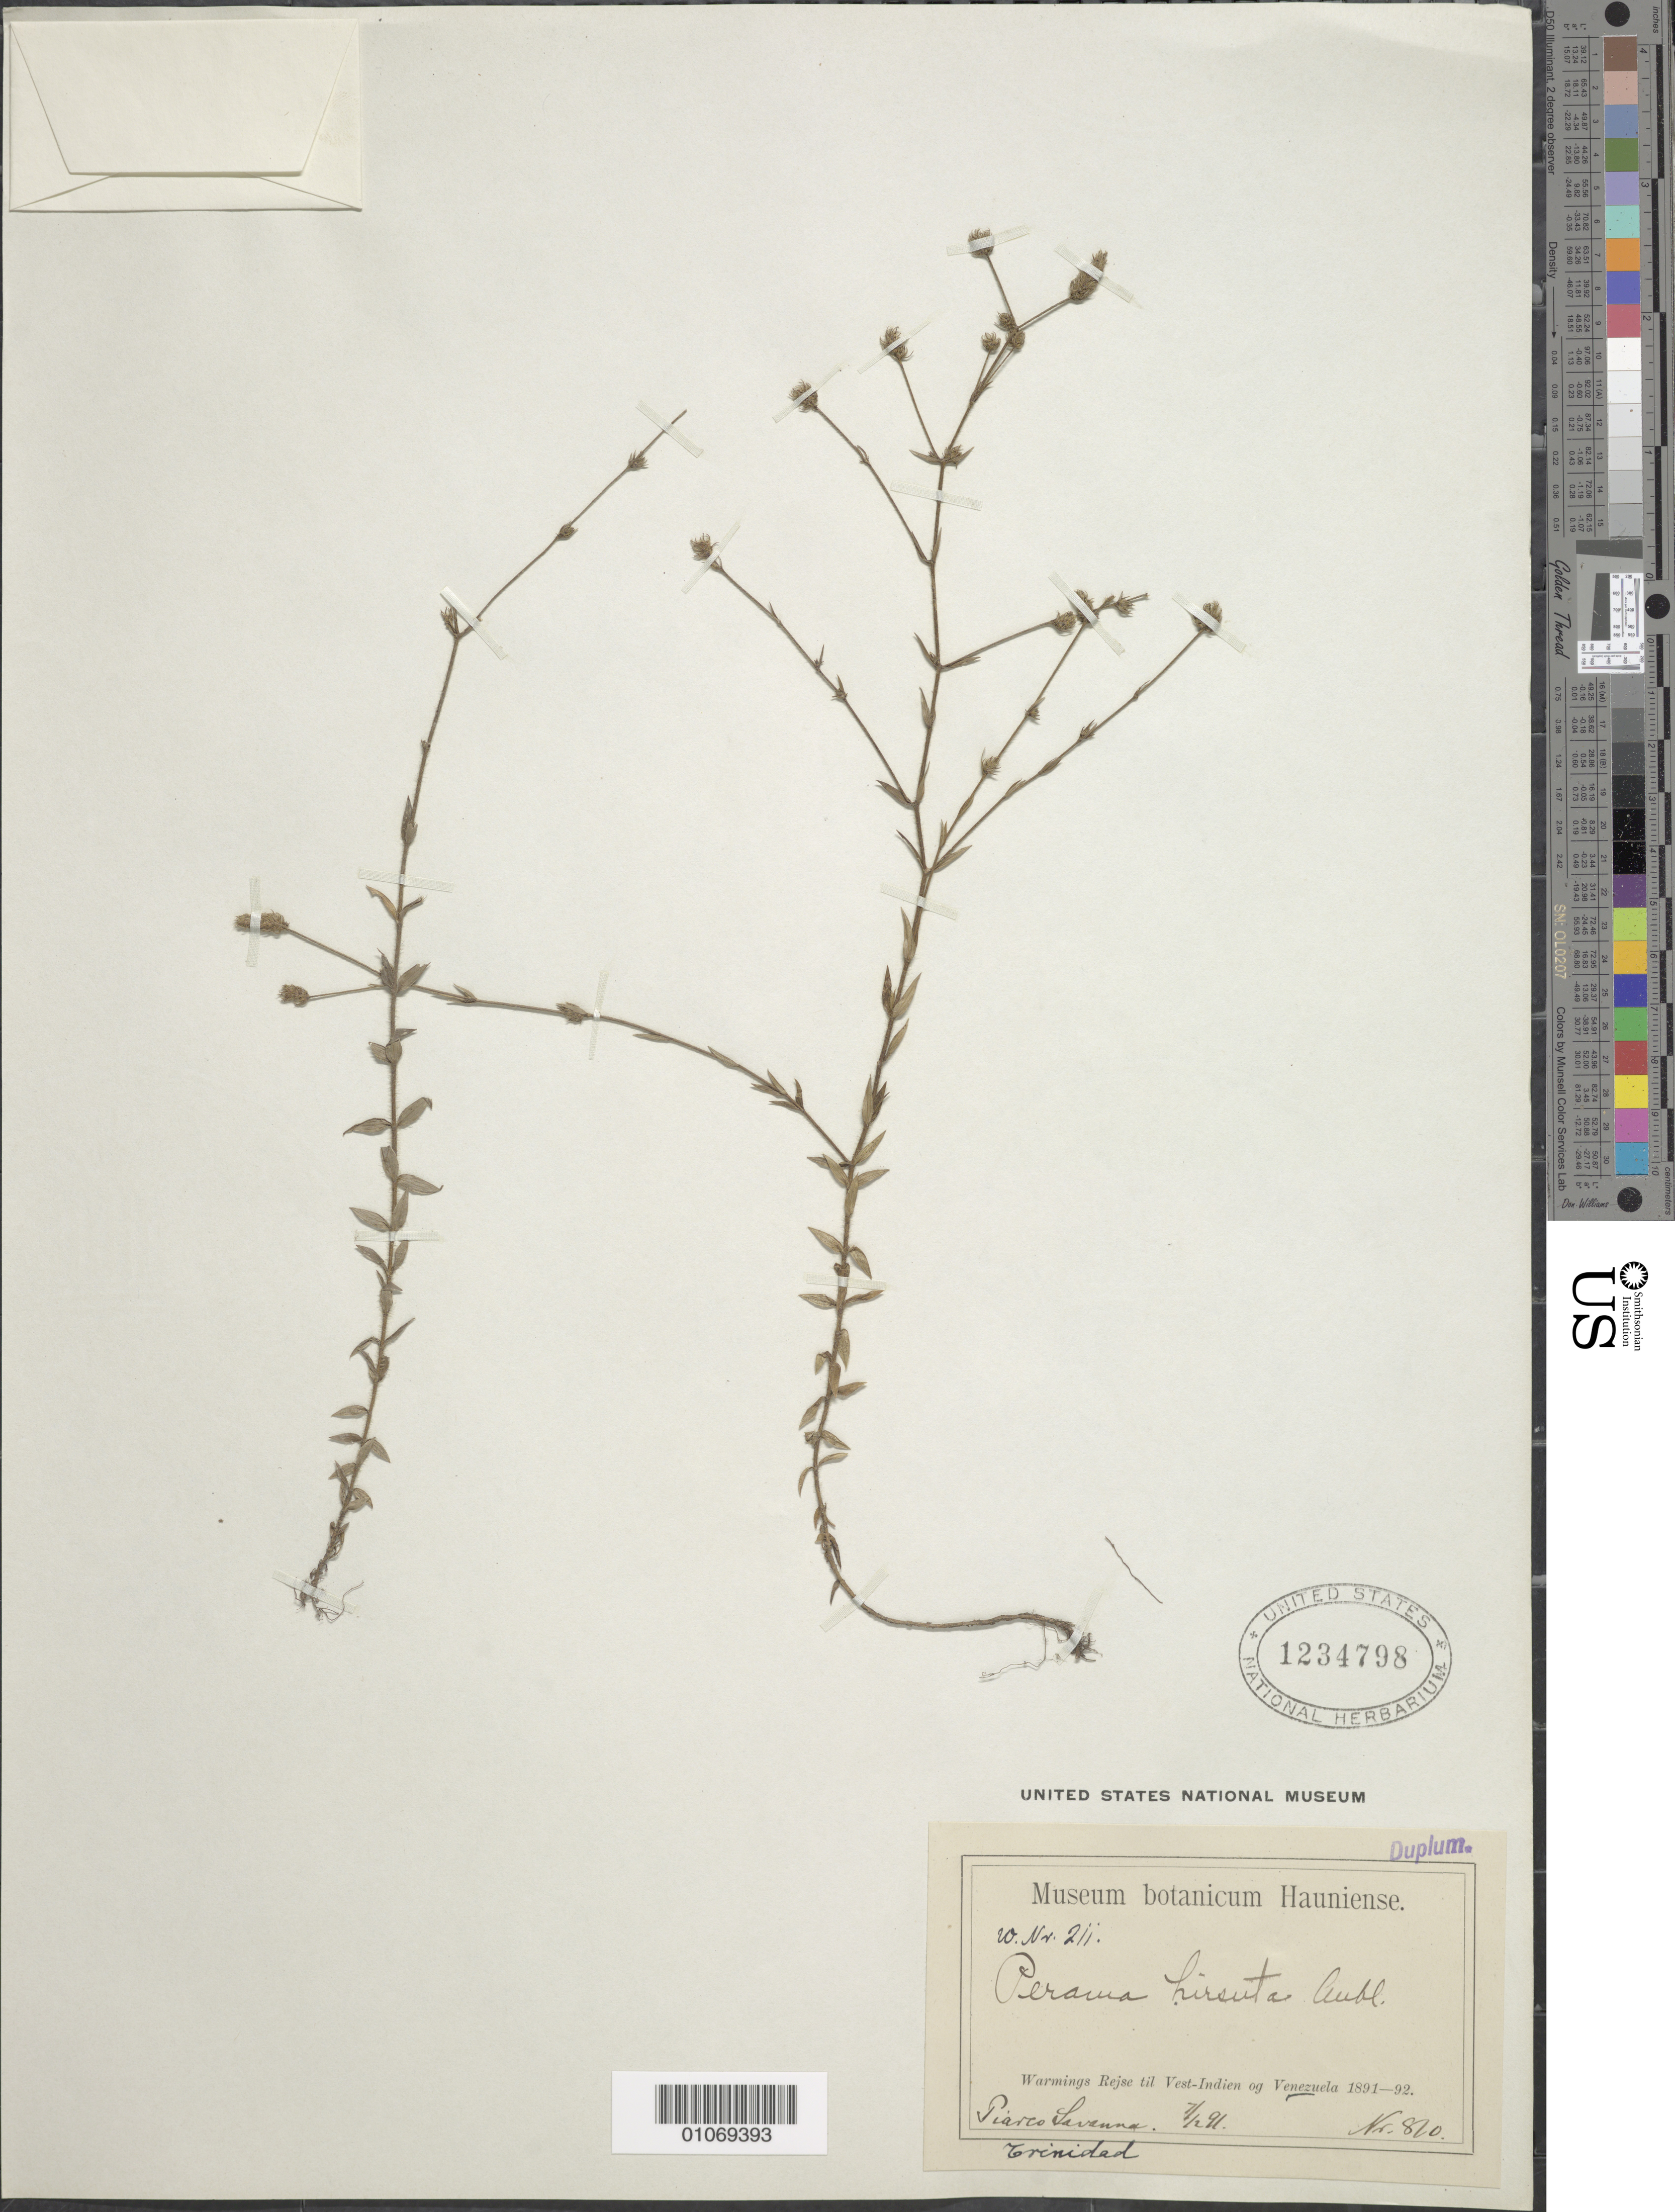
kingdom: Plantae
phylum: Tracheophyta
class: Magnoliopsida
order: Gentianales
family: Rubiaceae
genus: Perama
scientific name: Perama hirsuta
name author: Aubl.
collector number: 211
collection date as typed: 12 Jul 1891 or 07 Dec 1891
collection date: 1891-07-12 or 1891-12-07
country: Trinidad and Tobago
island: Trinidad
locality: Piarco Savanna.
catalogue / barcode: US 1234798